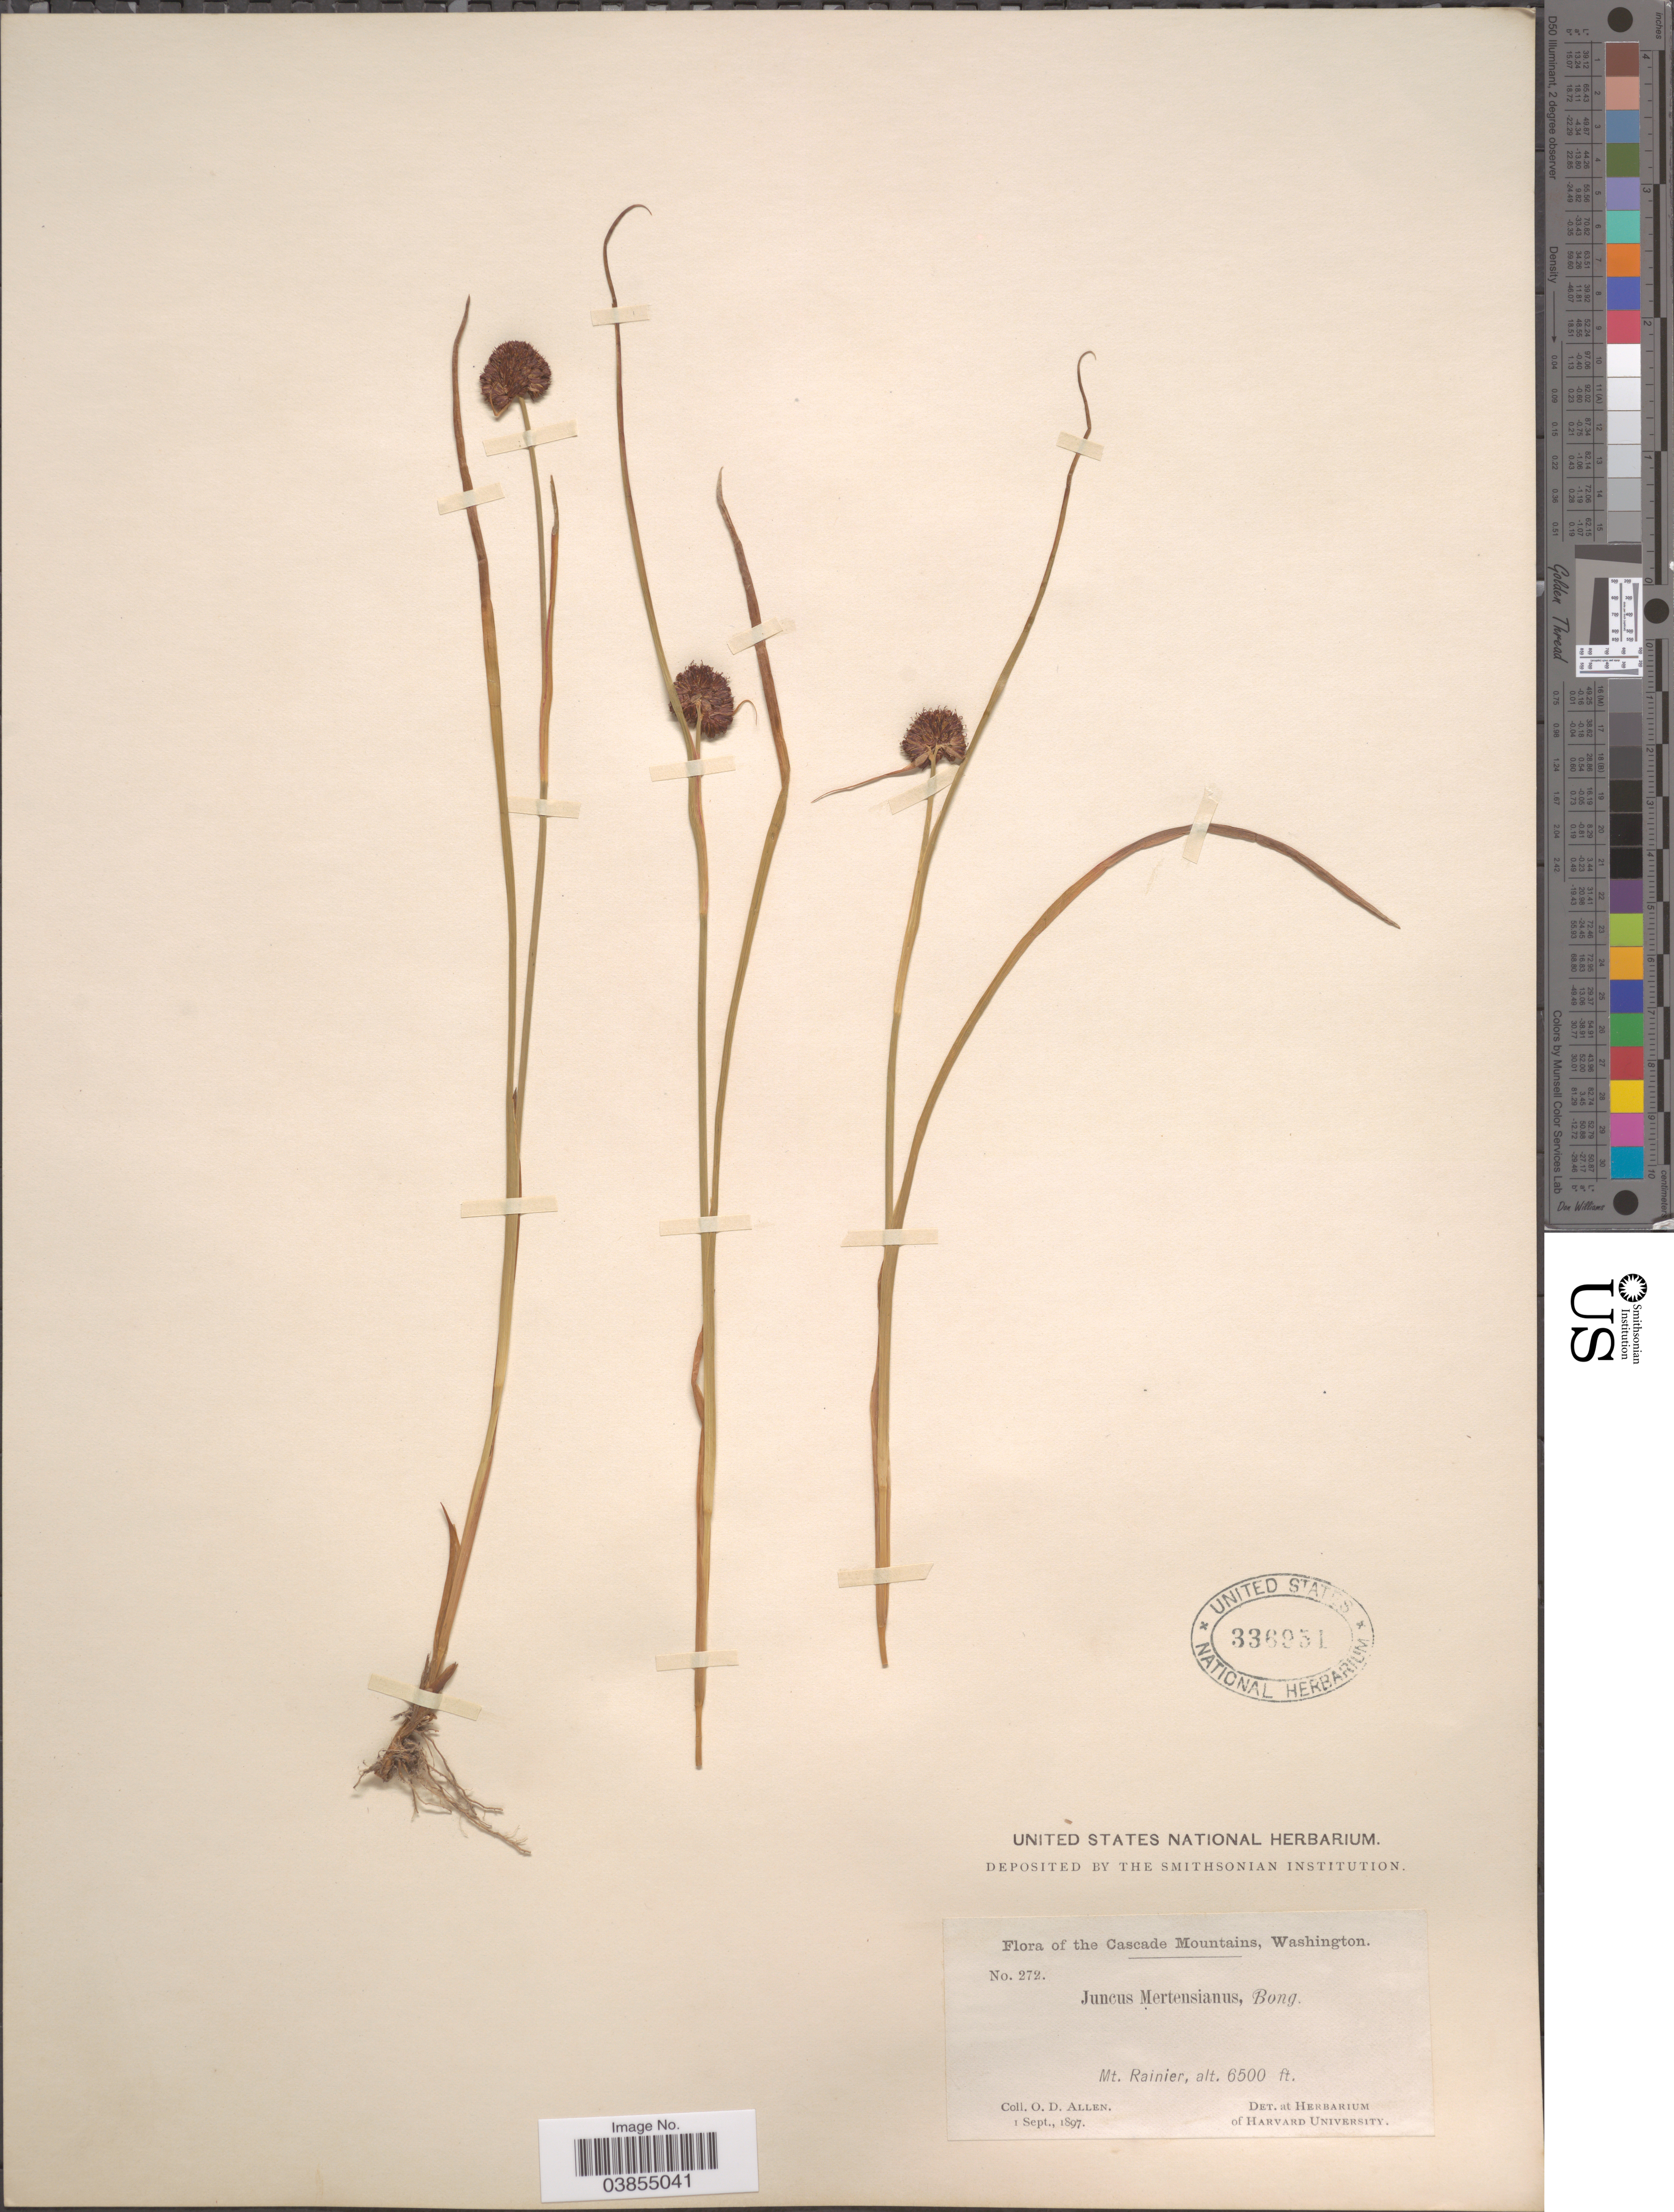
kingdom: Plantae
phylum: Tracheophyta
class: Liliopsida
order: Poales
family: Juncaceae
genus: Juncus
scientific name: Juncus mertensianus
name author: Bong.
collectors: O. D. Allen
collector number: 272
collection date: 1897-09-01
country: United States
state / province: Washington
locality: Cascade Mountains. Mt. Rainier.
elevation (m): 1981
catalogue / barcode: US 336951